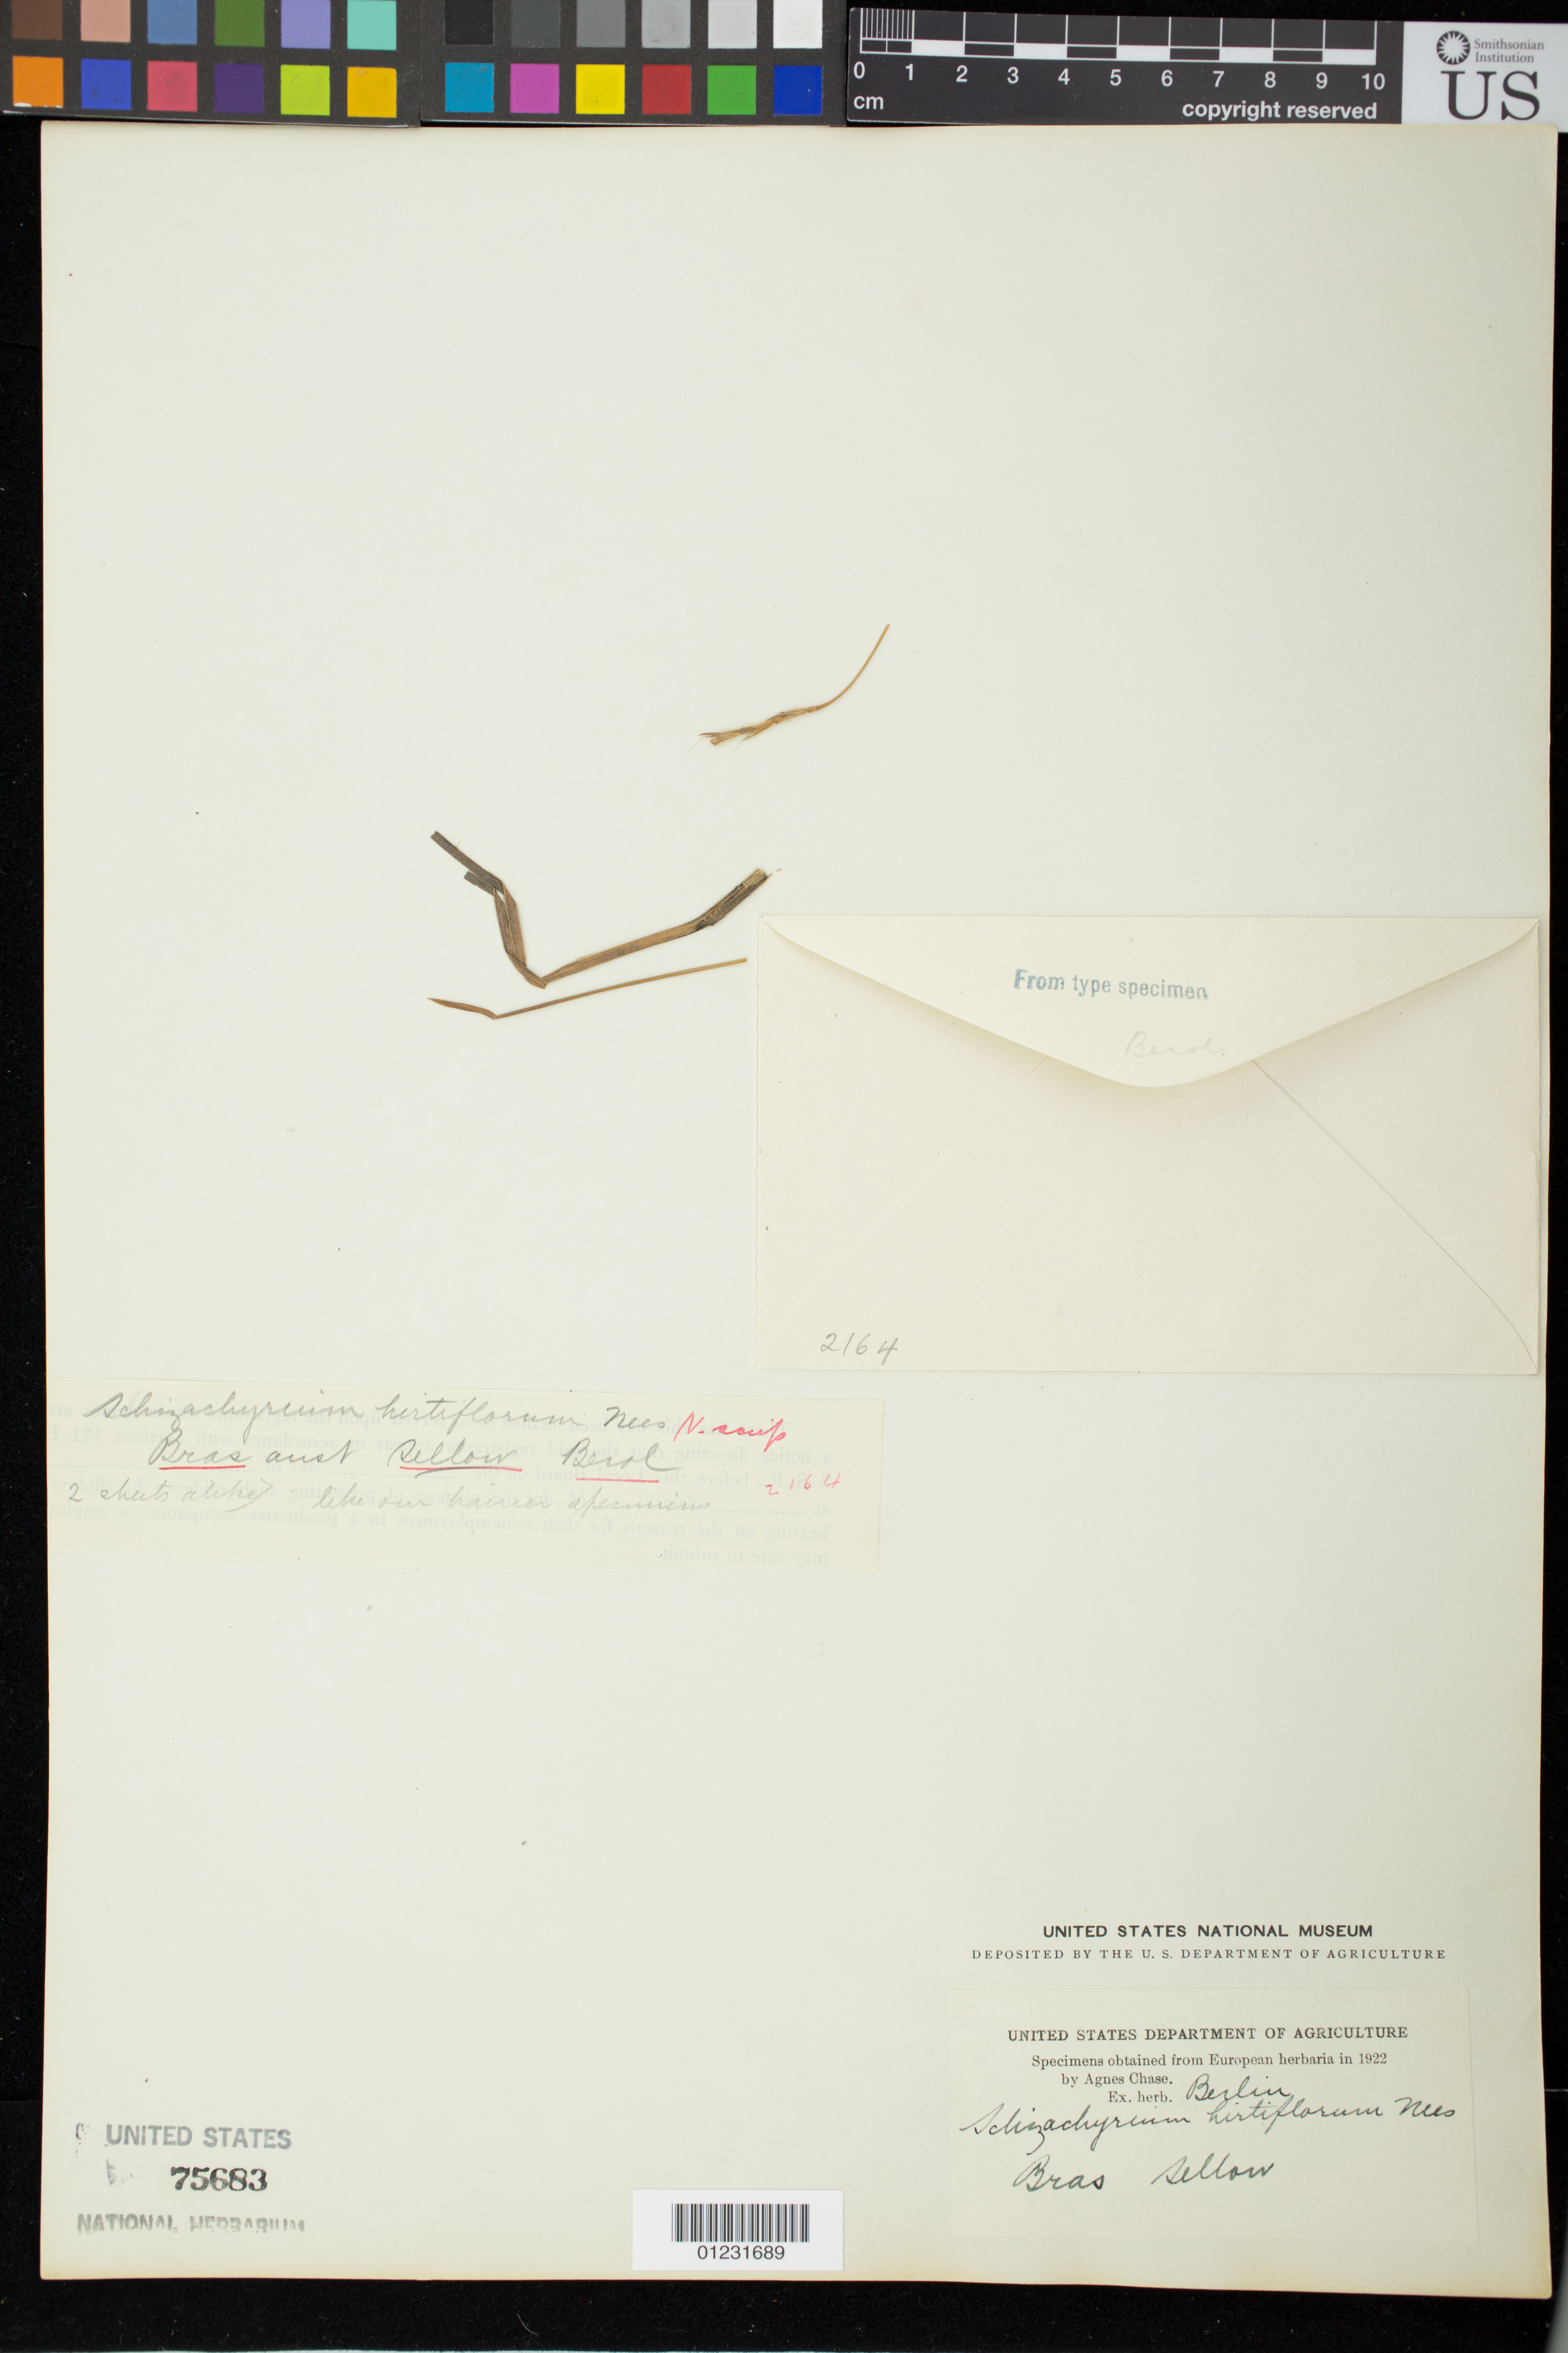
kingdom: Plantae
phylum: Tracheophyta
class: Liliopsida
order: Poales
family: Poaceae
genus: Schizachyrium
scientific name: Schizachyrium hirtiflorum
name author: Nees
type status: Isotype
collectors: -. Sello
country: Brazil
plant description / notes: Fragmentary material of type specimen ex herb. Berlin.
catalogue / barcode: US 75683